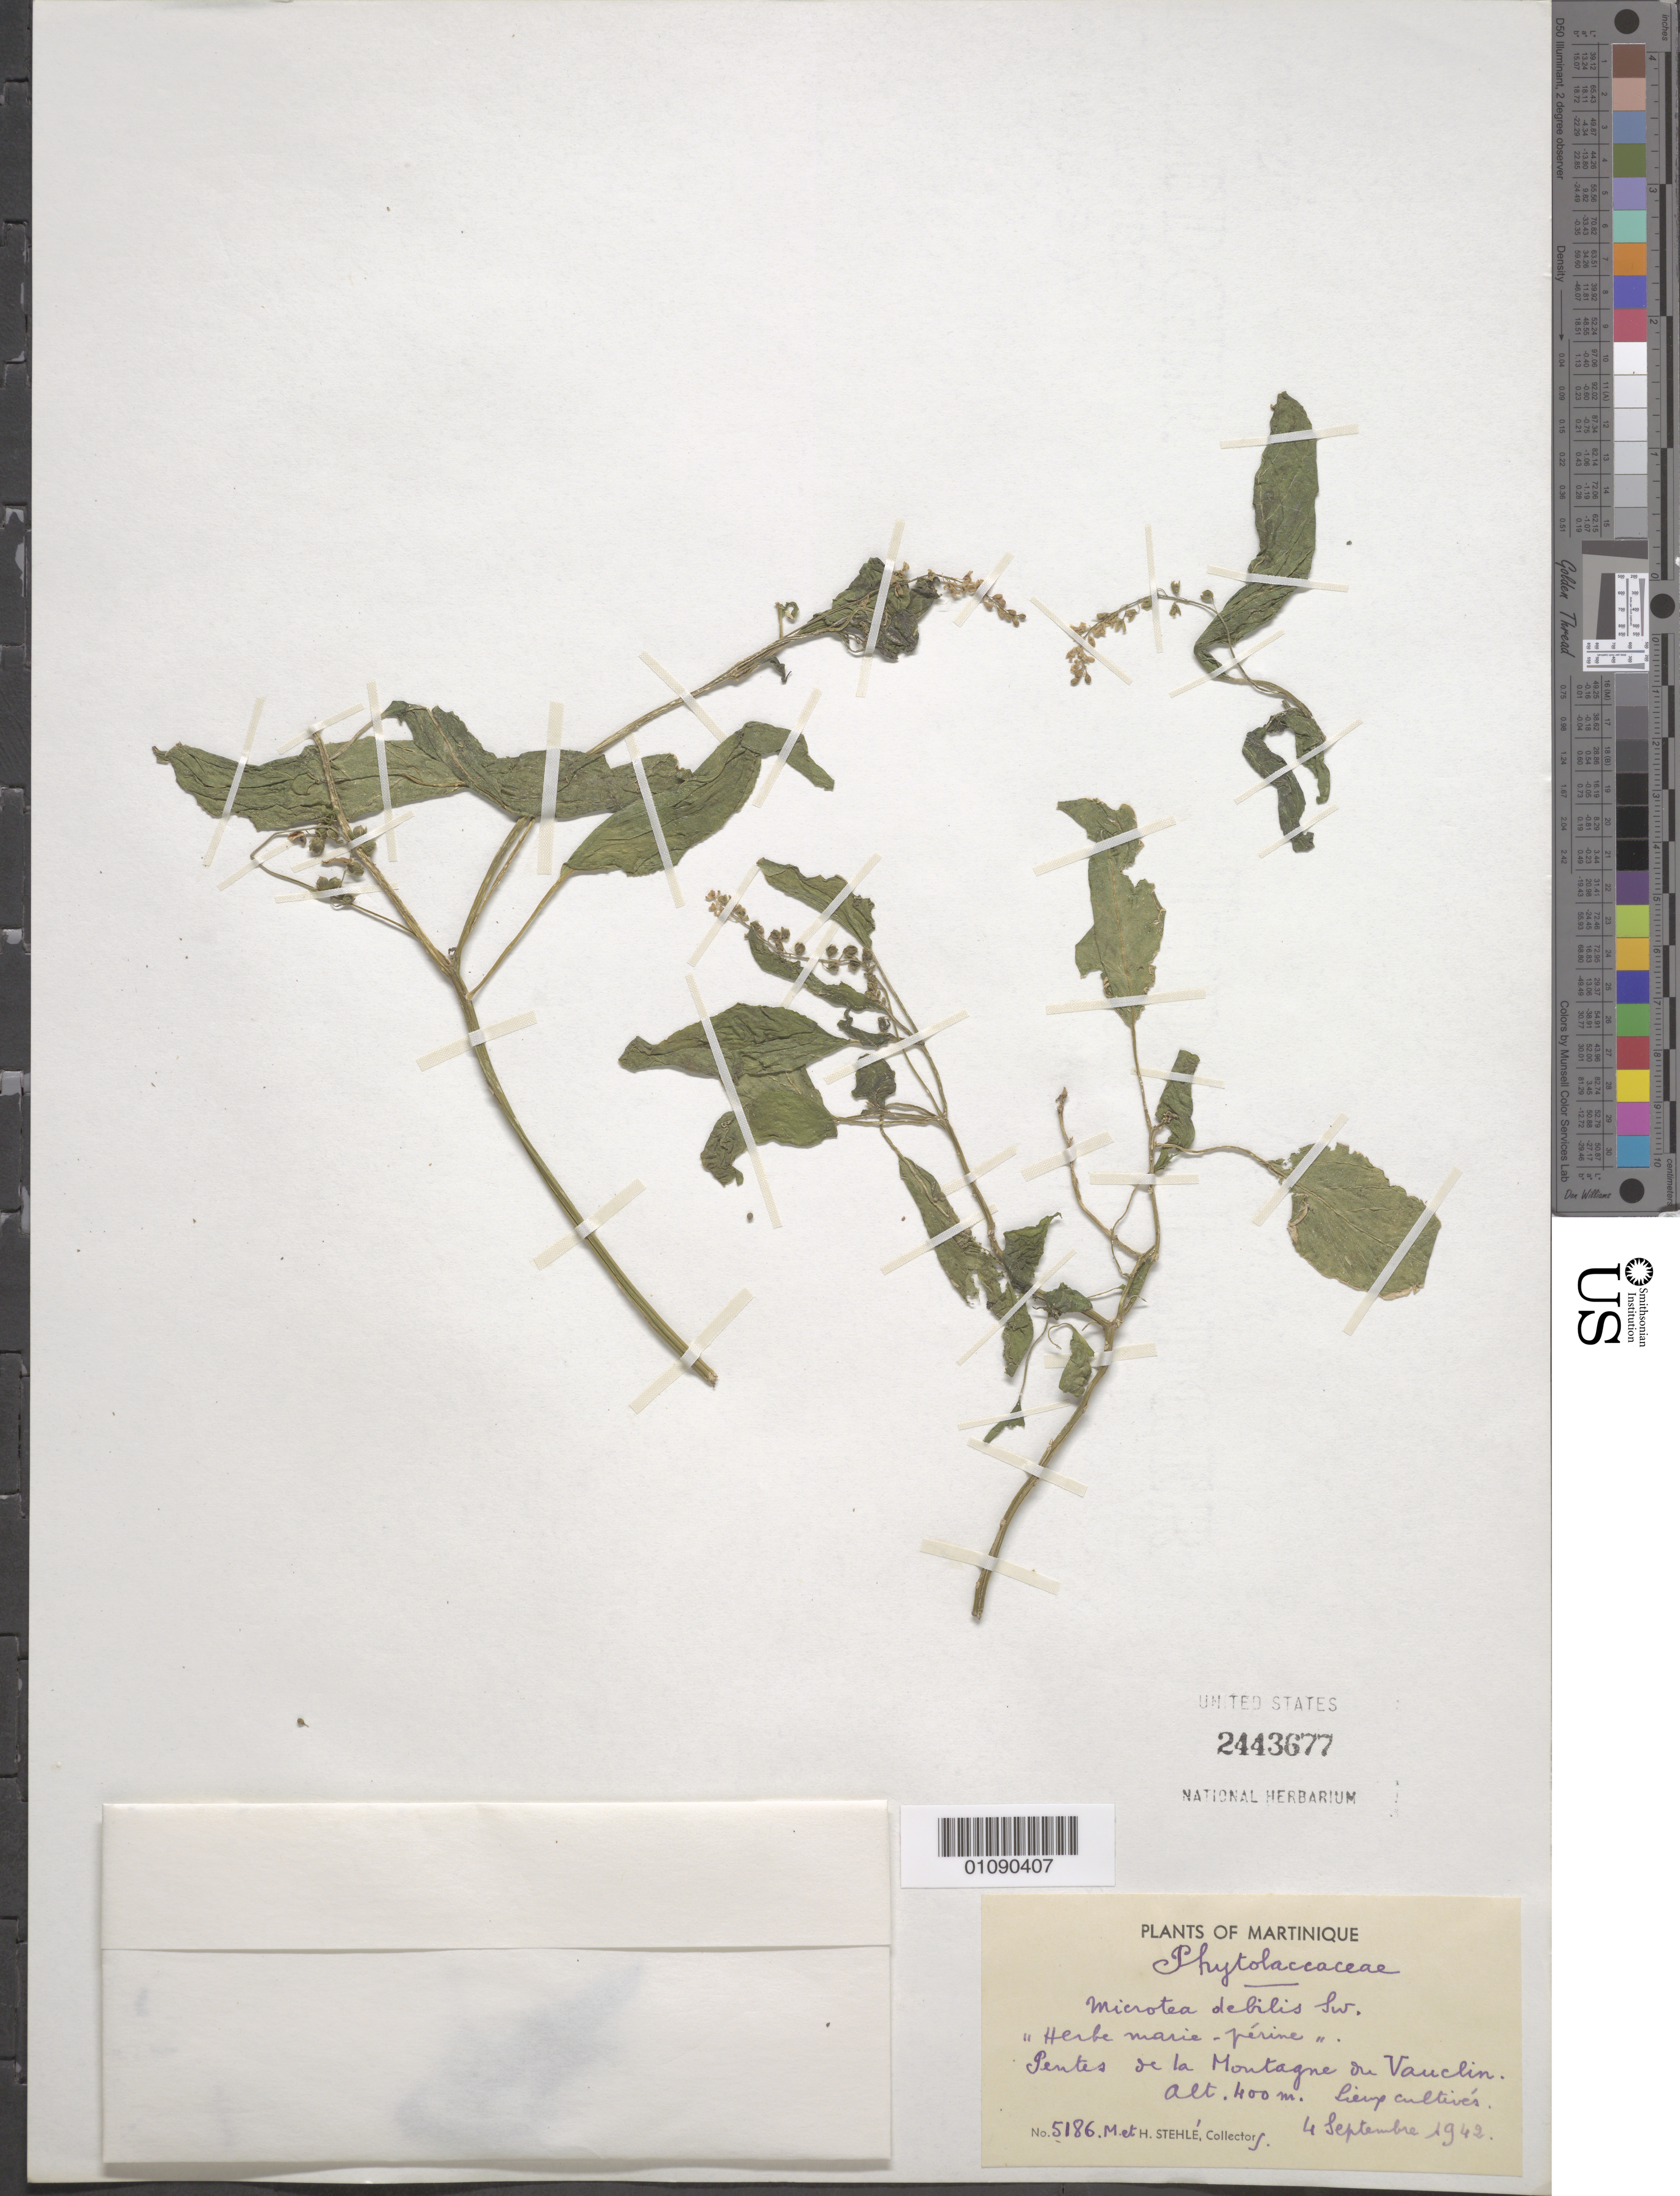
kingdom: Plantae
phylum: Tracheophyta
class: Magnoliopsida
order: Caryophyllales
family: Microteaceae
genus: Microtea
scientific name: Microtea debilis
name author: Sw.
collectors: H. Stehlé & M. Stehlé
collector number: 5186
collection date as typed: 04 Sep 1942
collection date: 1942-09-04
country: Martinique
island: Martinique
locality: Pentes de la Montagne du Vauclin.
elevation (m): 400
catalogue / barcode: US 2443677